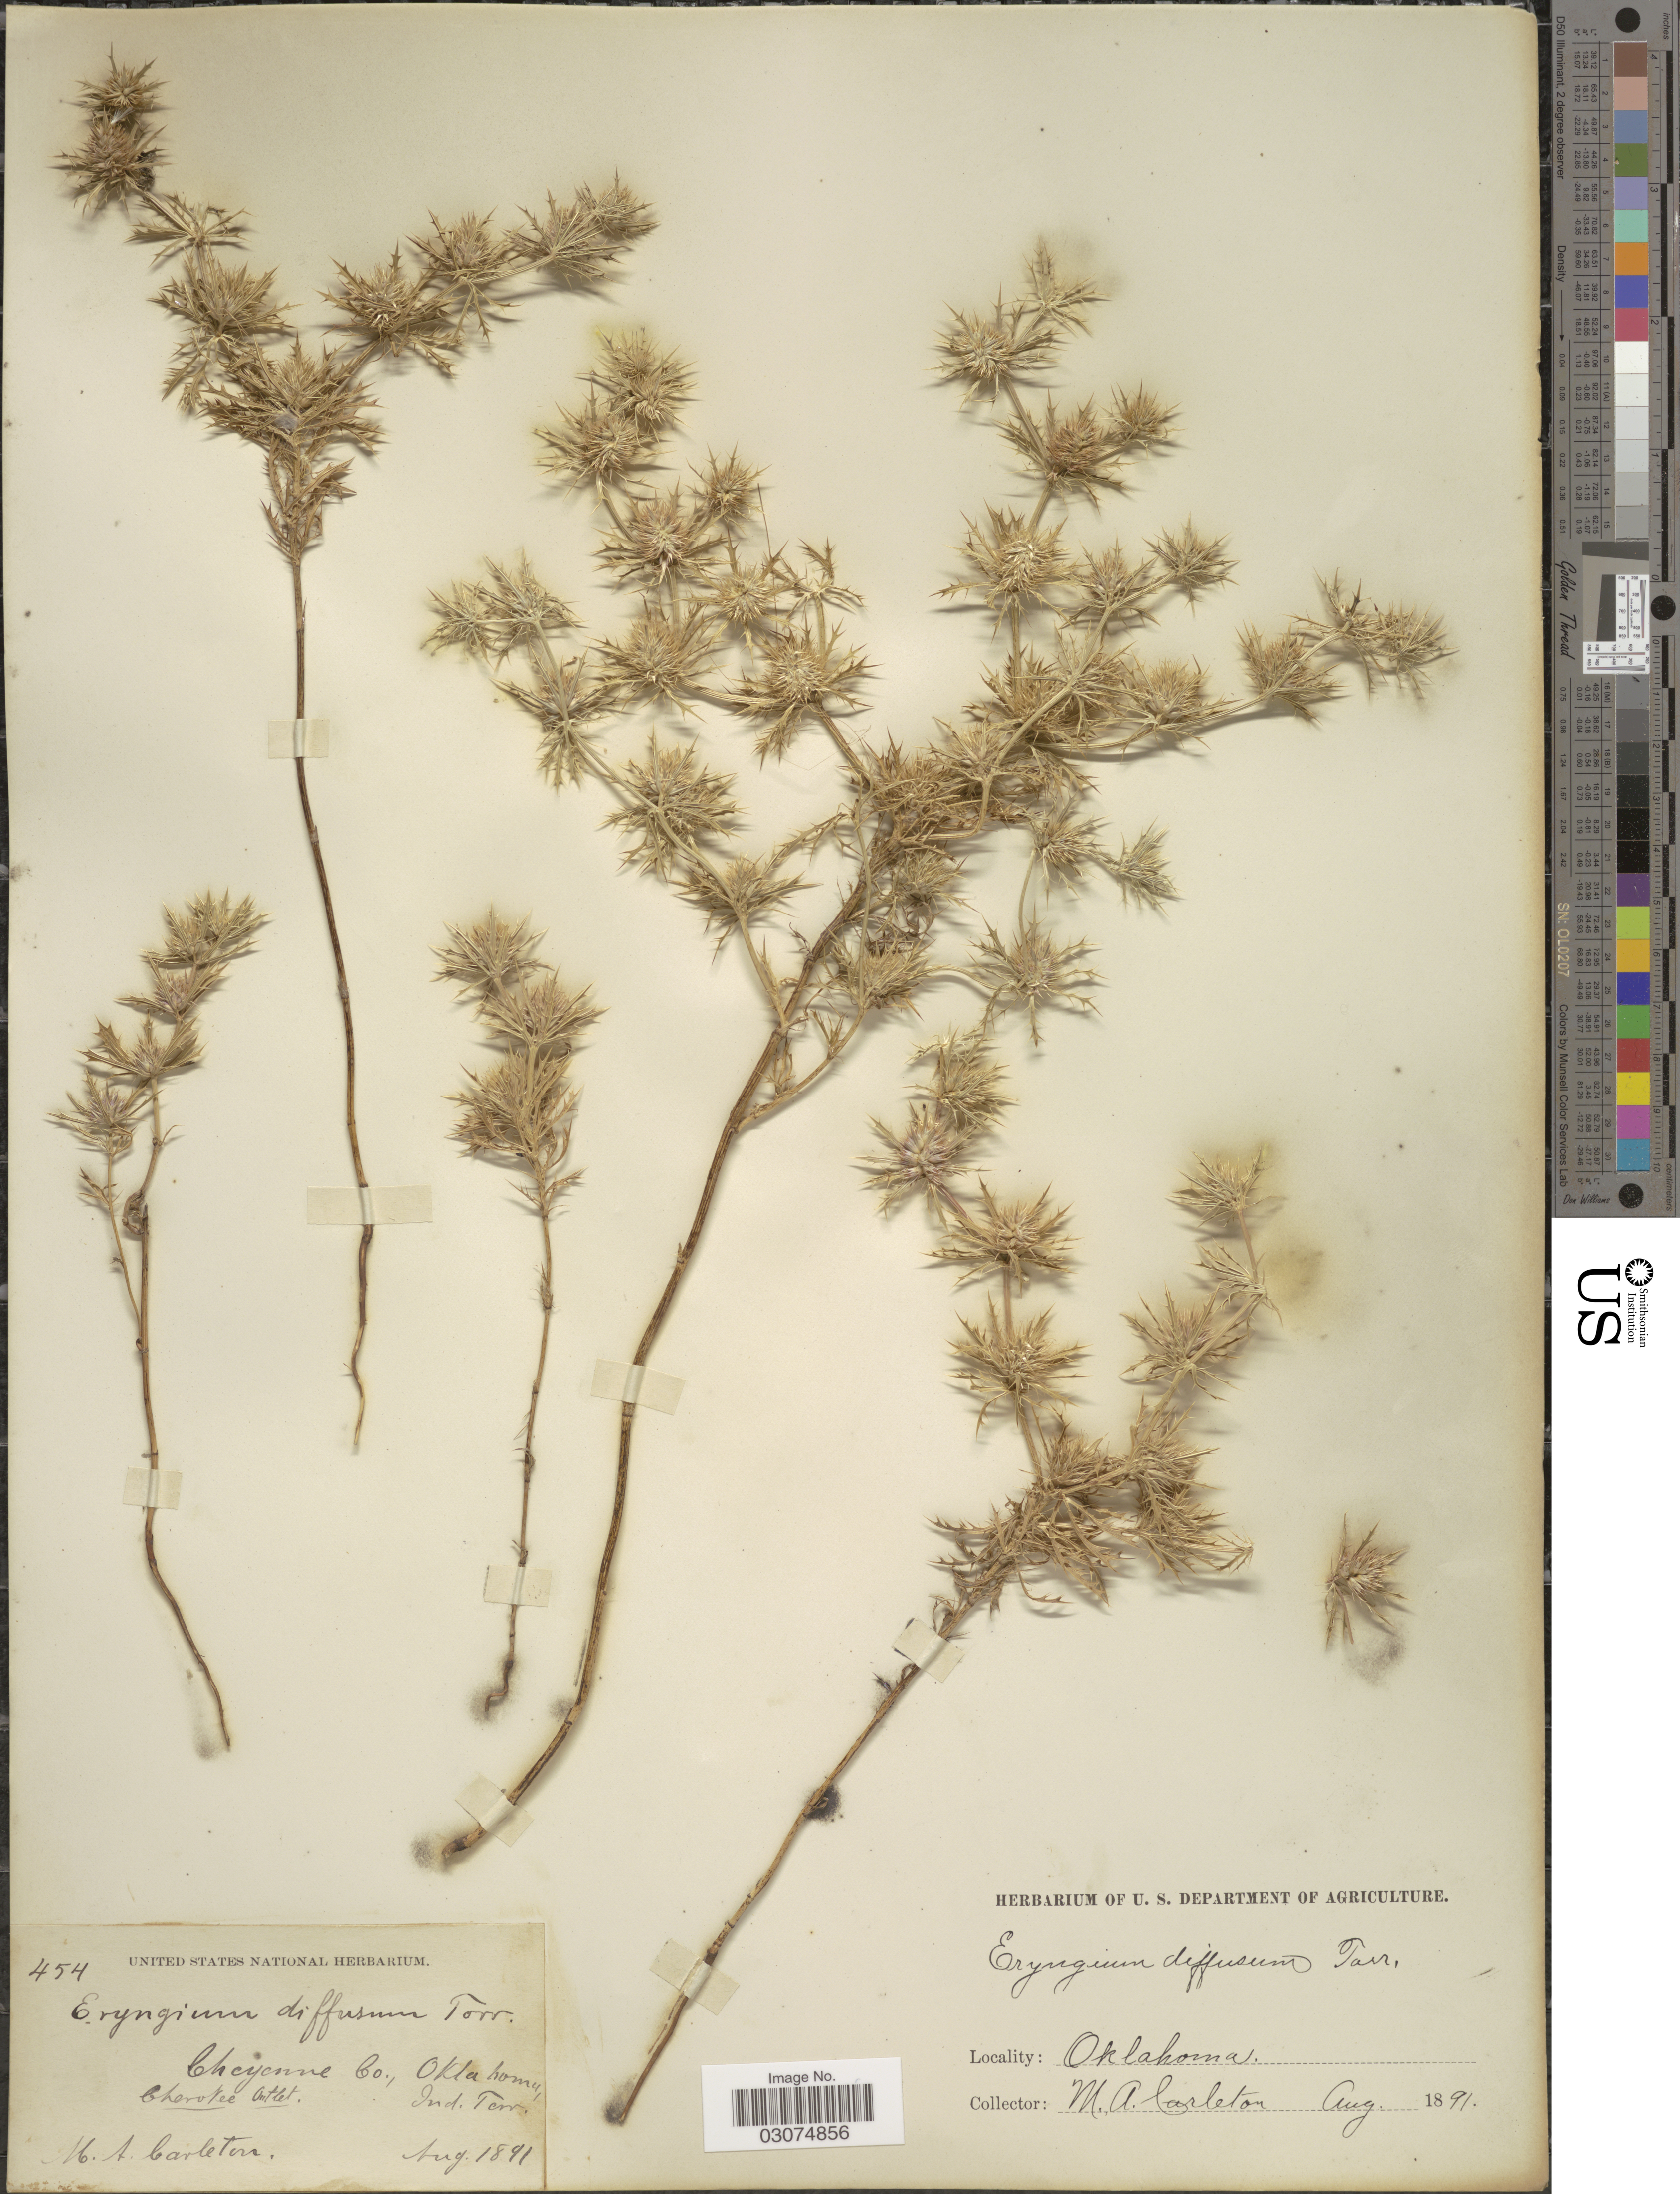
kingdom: Plantae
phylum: Tracheophyta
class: Magnoliopsida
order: Apiales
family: Apiaceae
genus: Eryngium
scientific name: Eryngium diffusum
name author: Torr.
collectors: M. A. Carleton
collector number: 454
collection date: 1891-08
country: United States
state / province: Oklahoma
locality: Cheyenne Co. Cherokee Outlet. Ind. Terr.